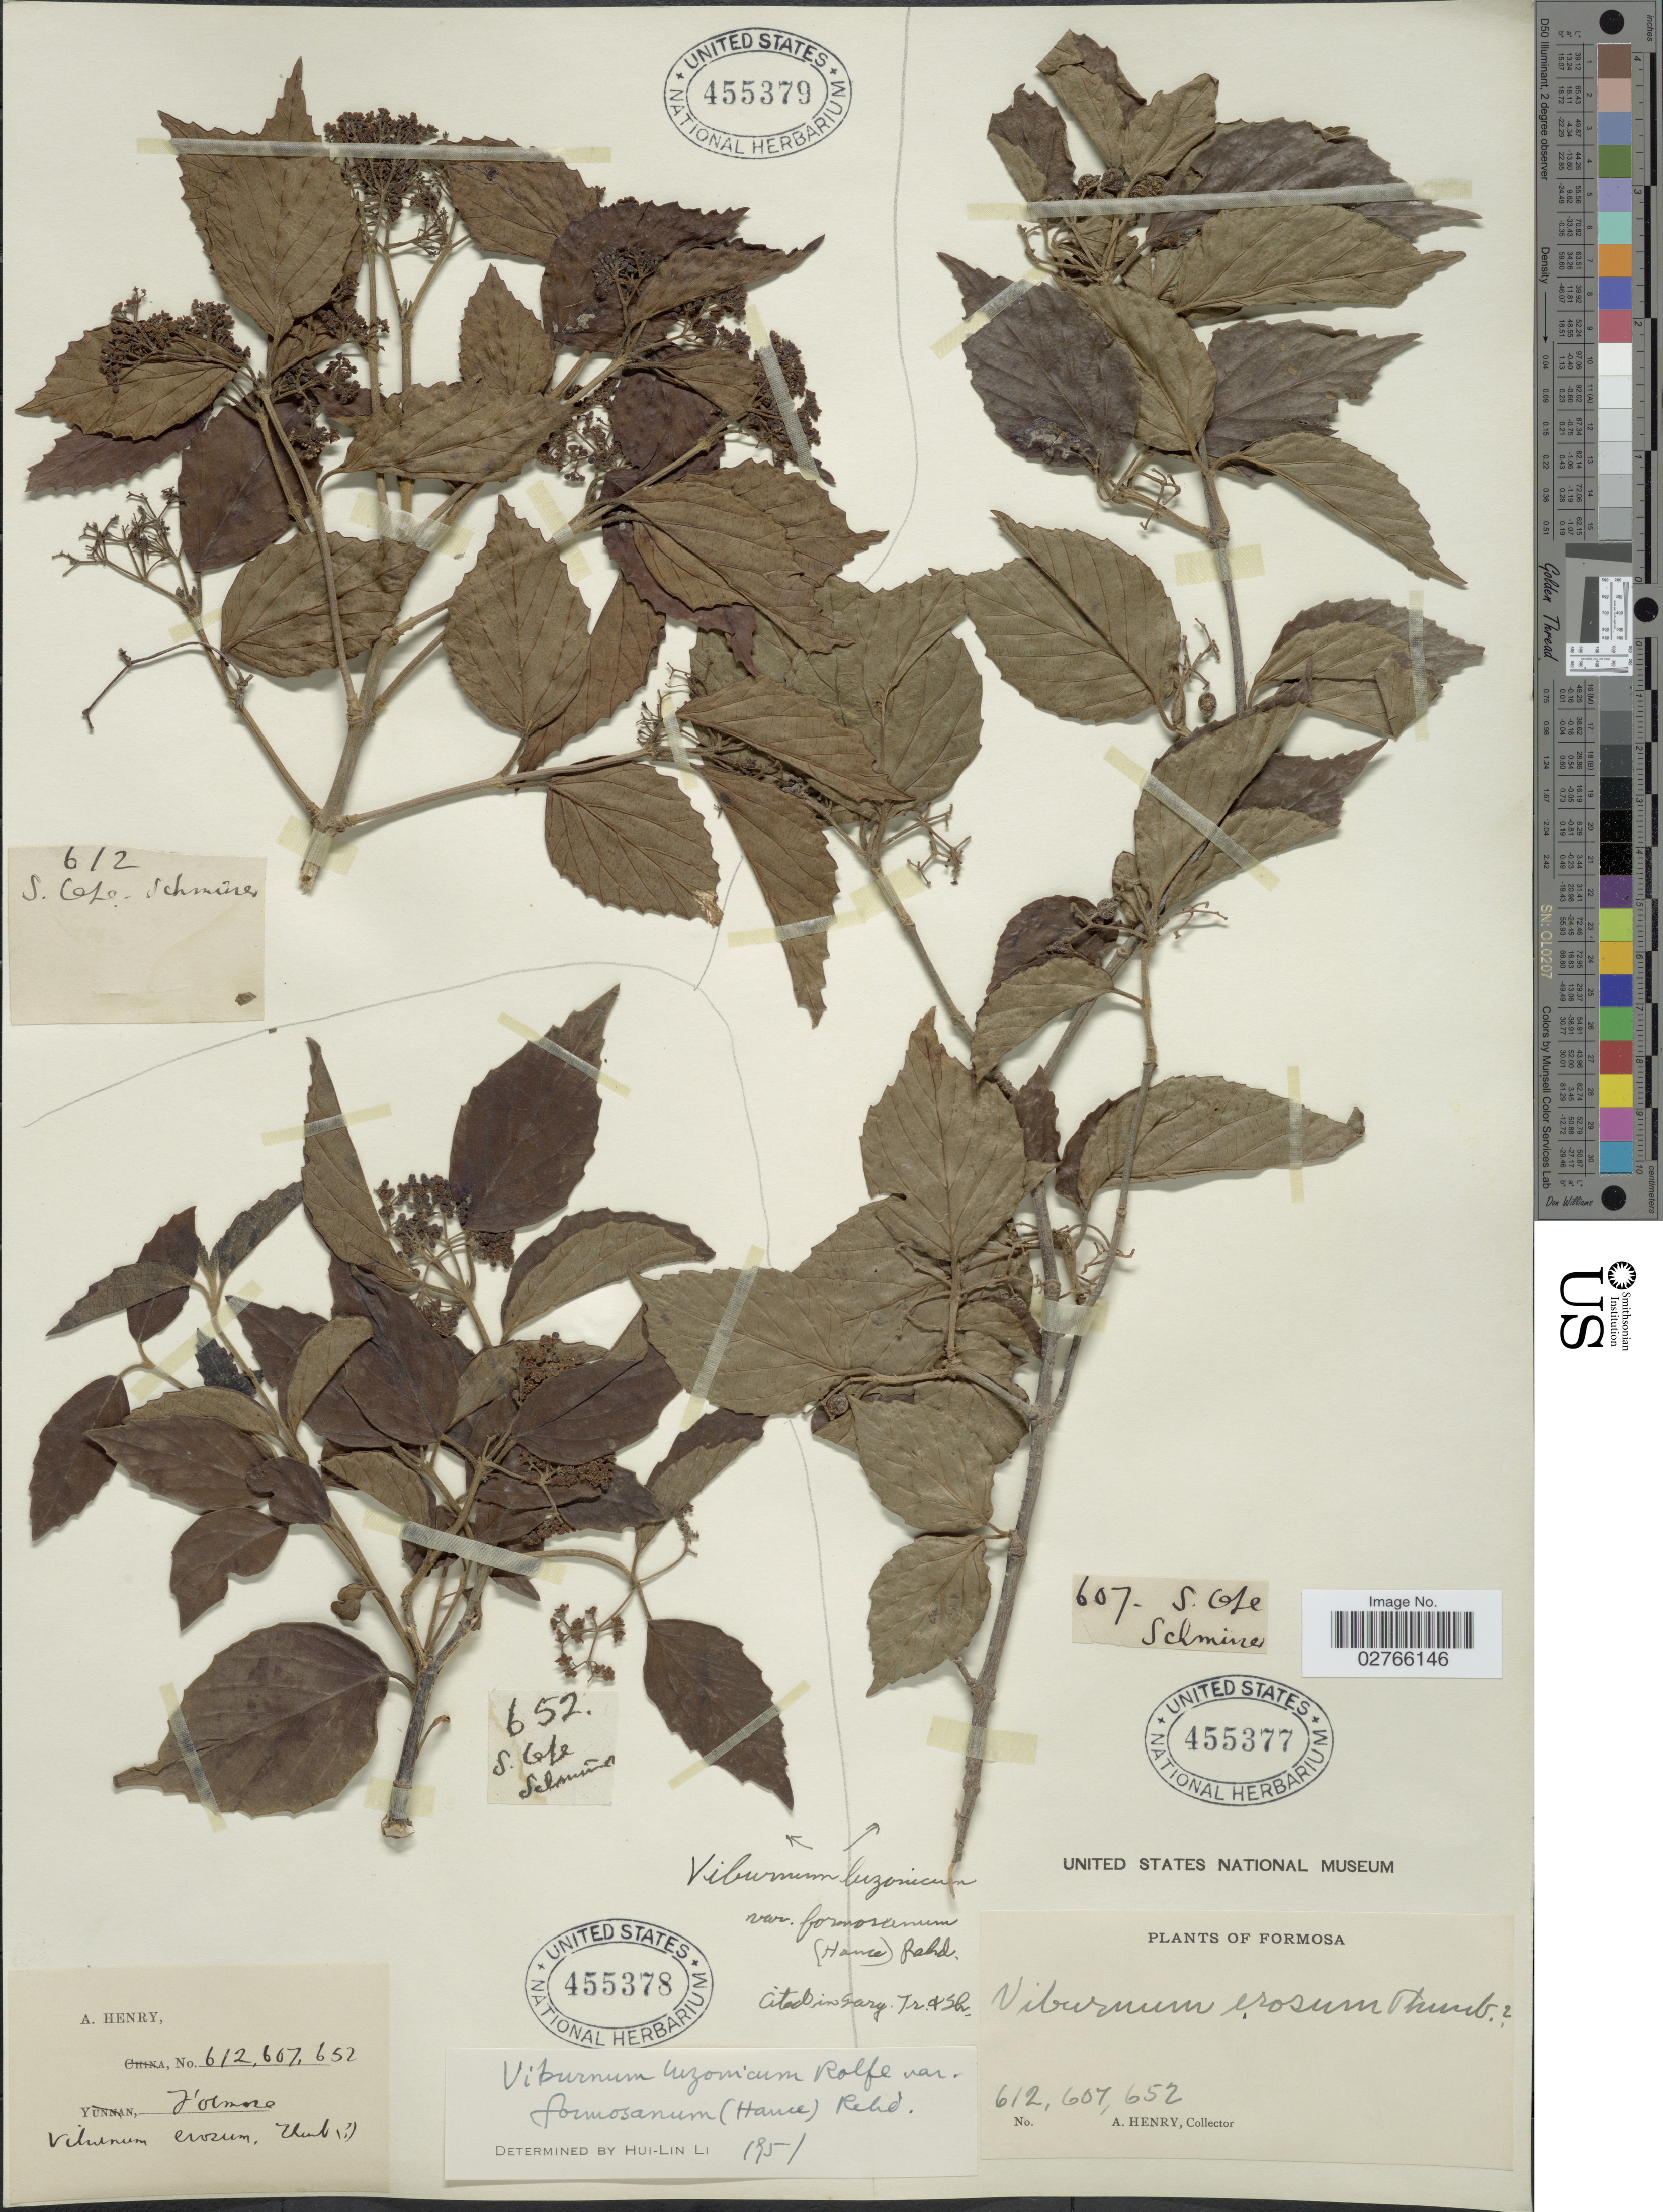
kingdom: Plantae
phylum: Tracheophyta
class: Magnoliopsida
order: Dipsacales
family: Viburnaceae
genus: Viburnum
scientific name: Viburnum formosanum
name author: (Hance) Hayata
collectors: A. Henry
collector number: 607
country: Taiwan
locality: Formosa, S. Cape. Schmüser.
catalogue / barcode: US 455377